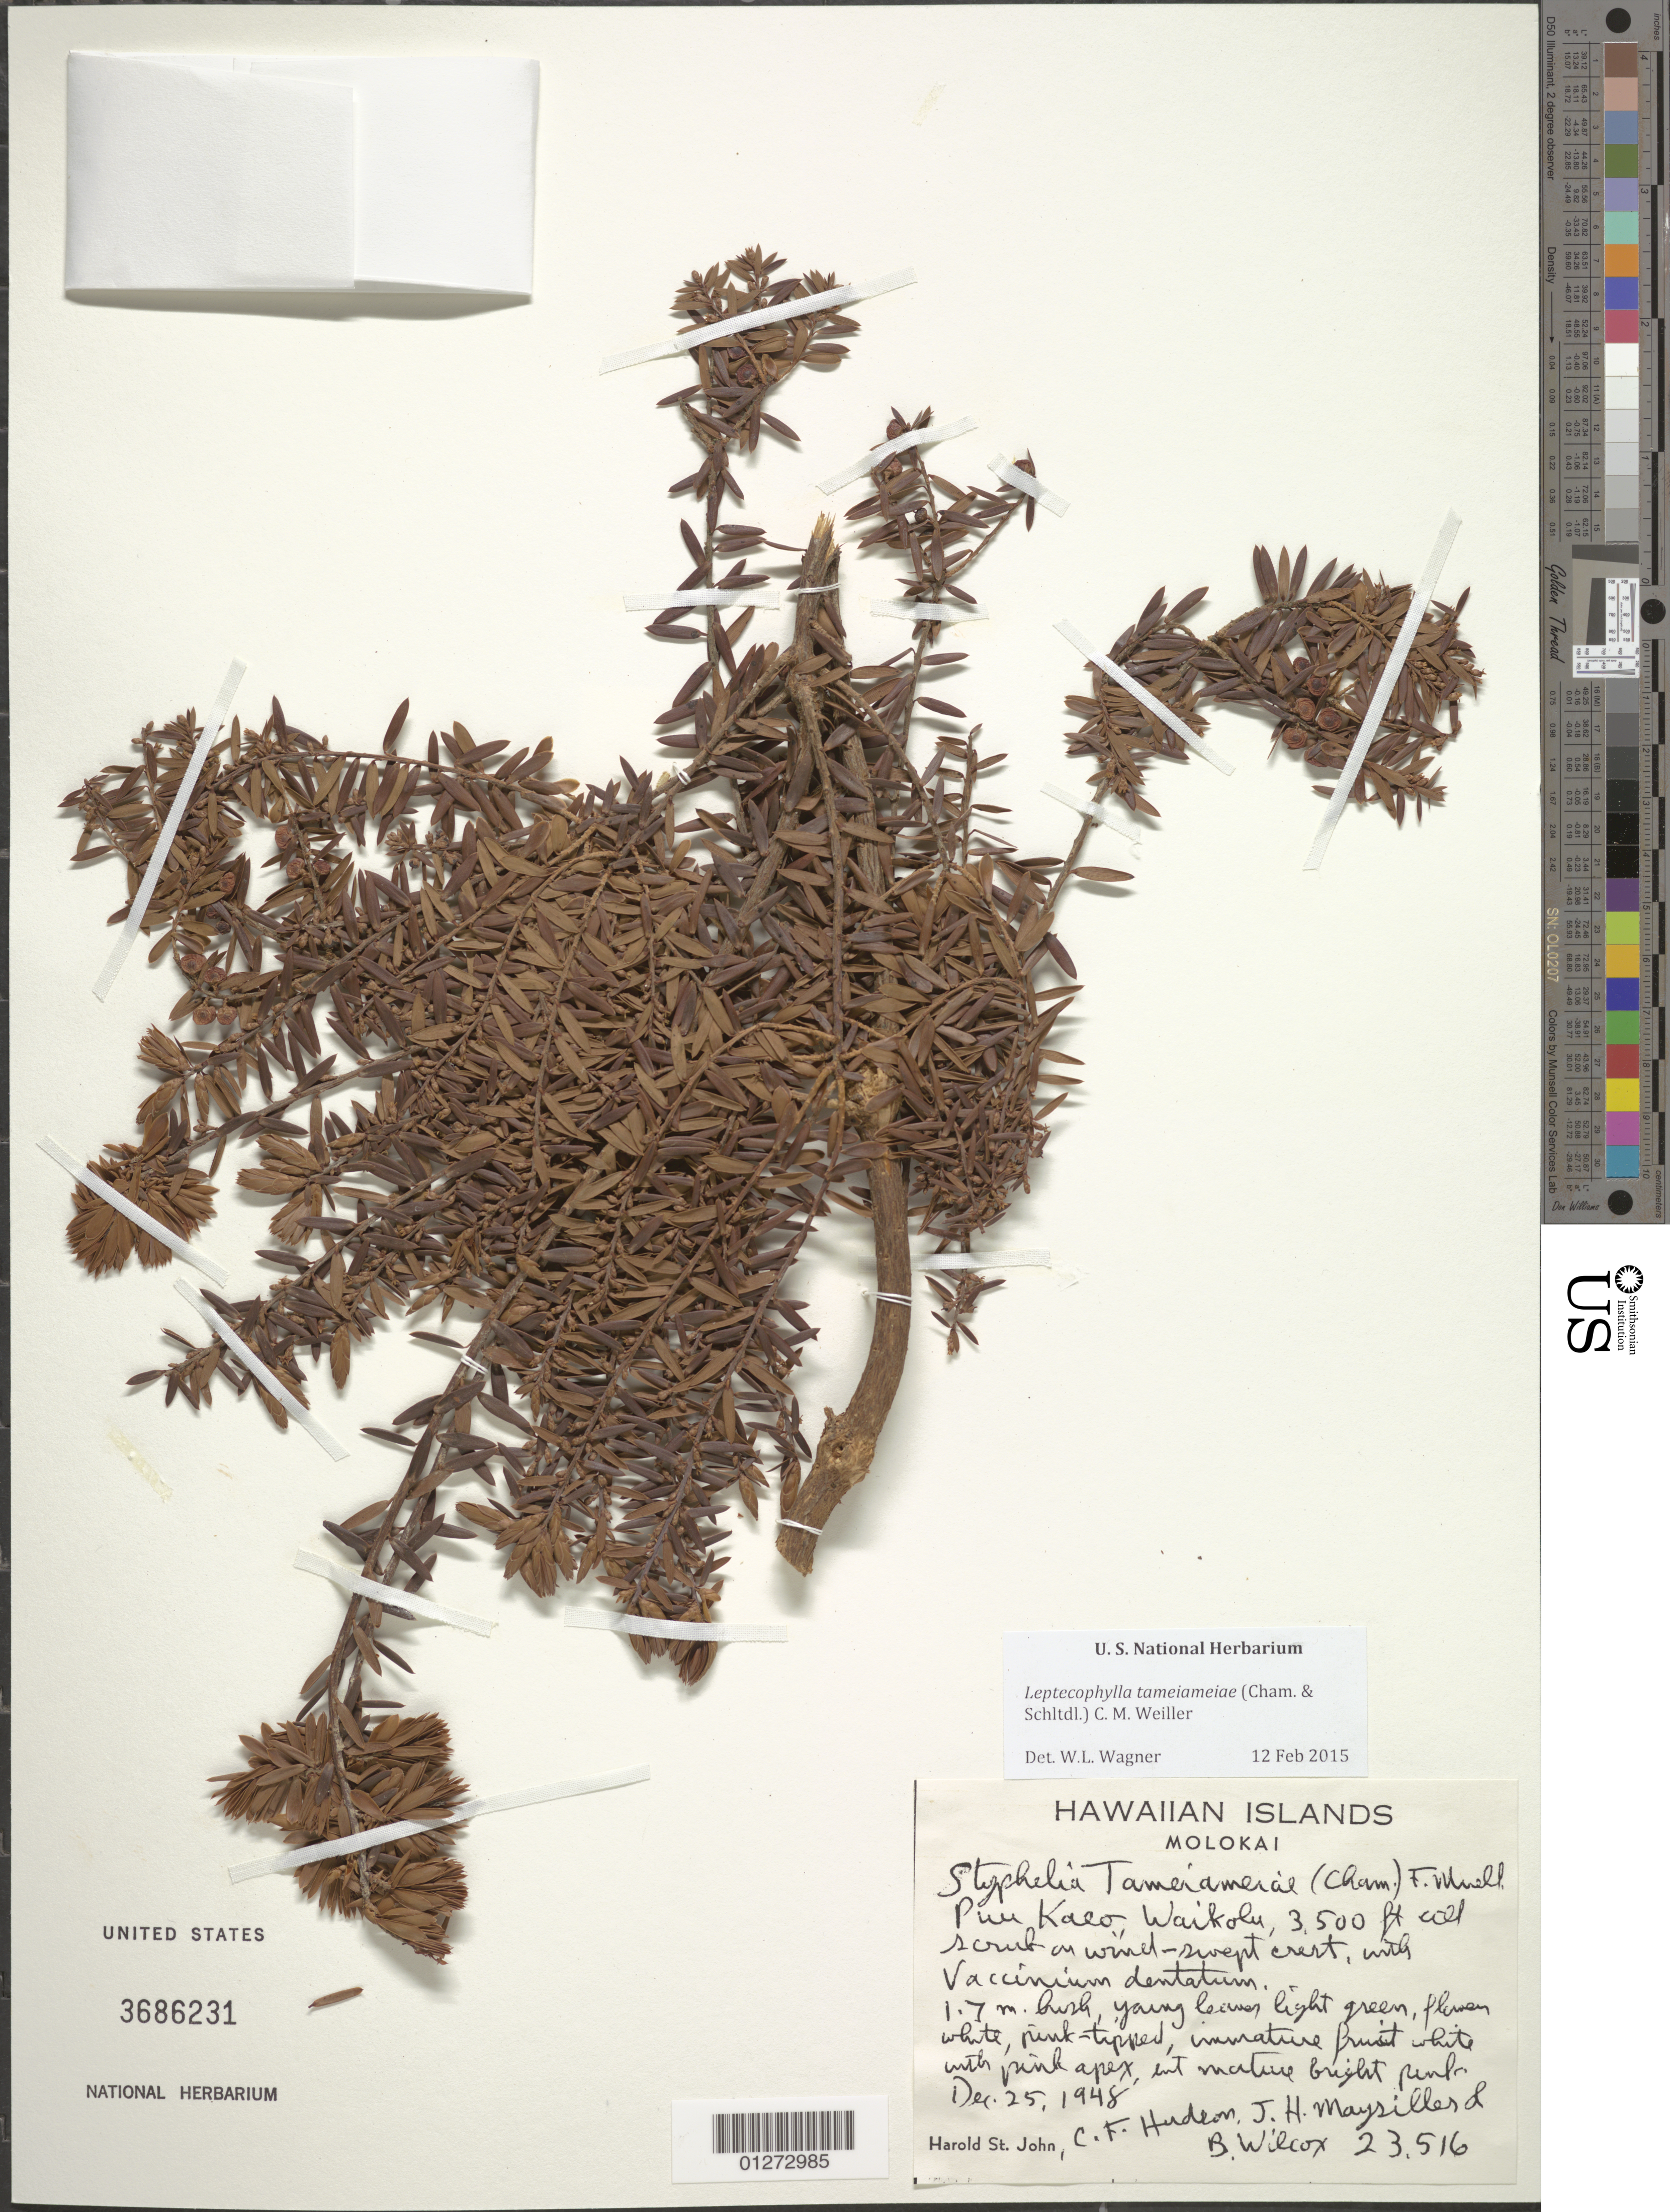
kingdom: Plantae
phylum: Tracheophyta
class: Magnoliopsida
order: Ericales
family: Ericaceae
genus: Leptecophylla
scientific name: Leptecophylla tameiameiae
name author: (Cham. & Schltdl.) C.M. Weiller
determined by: Wagner, W. L., (BOT), Smithsonian Institution - National Museum of Natural History (UNITED STATES)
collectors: H. St. John, C. F. Hudson, J. Maysilles & B. Wilcox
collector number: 23516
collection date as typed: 25 Dec 1948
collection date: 1948-12-25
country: United States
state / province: Hawaii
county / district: Maui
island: Moloka'i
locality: Pu'u Kaeo, Waikolu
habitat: Scrub on wind-swept crest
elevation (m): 1067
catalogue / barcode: US 3686231